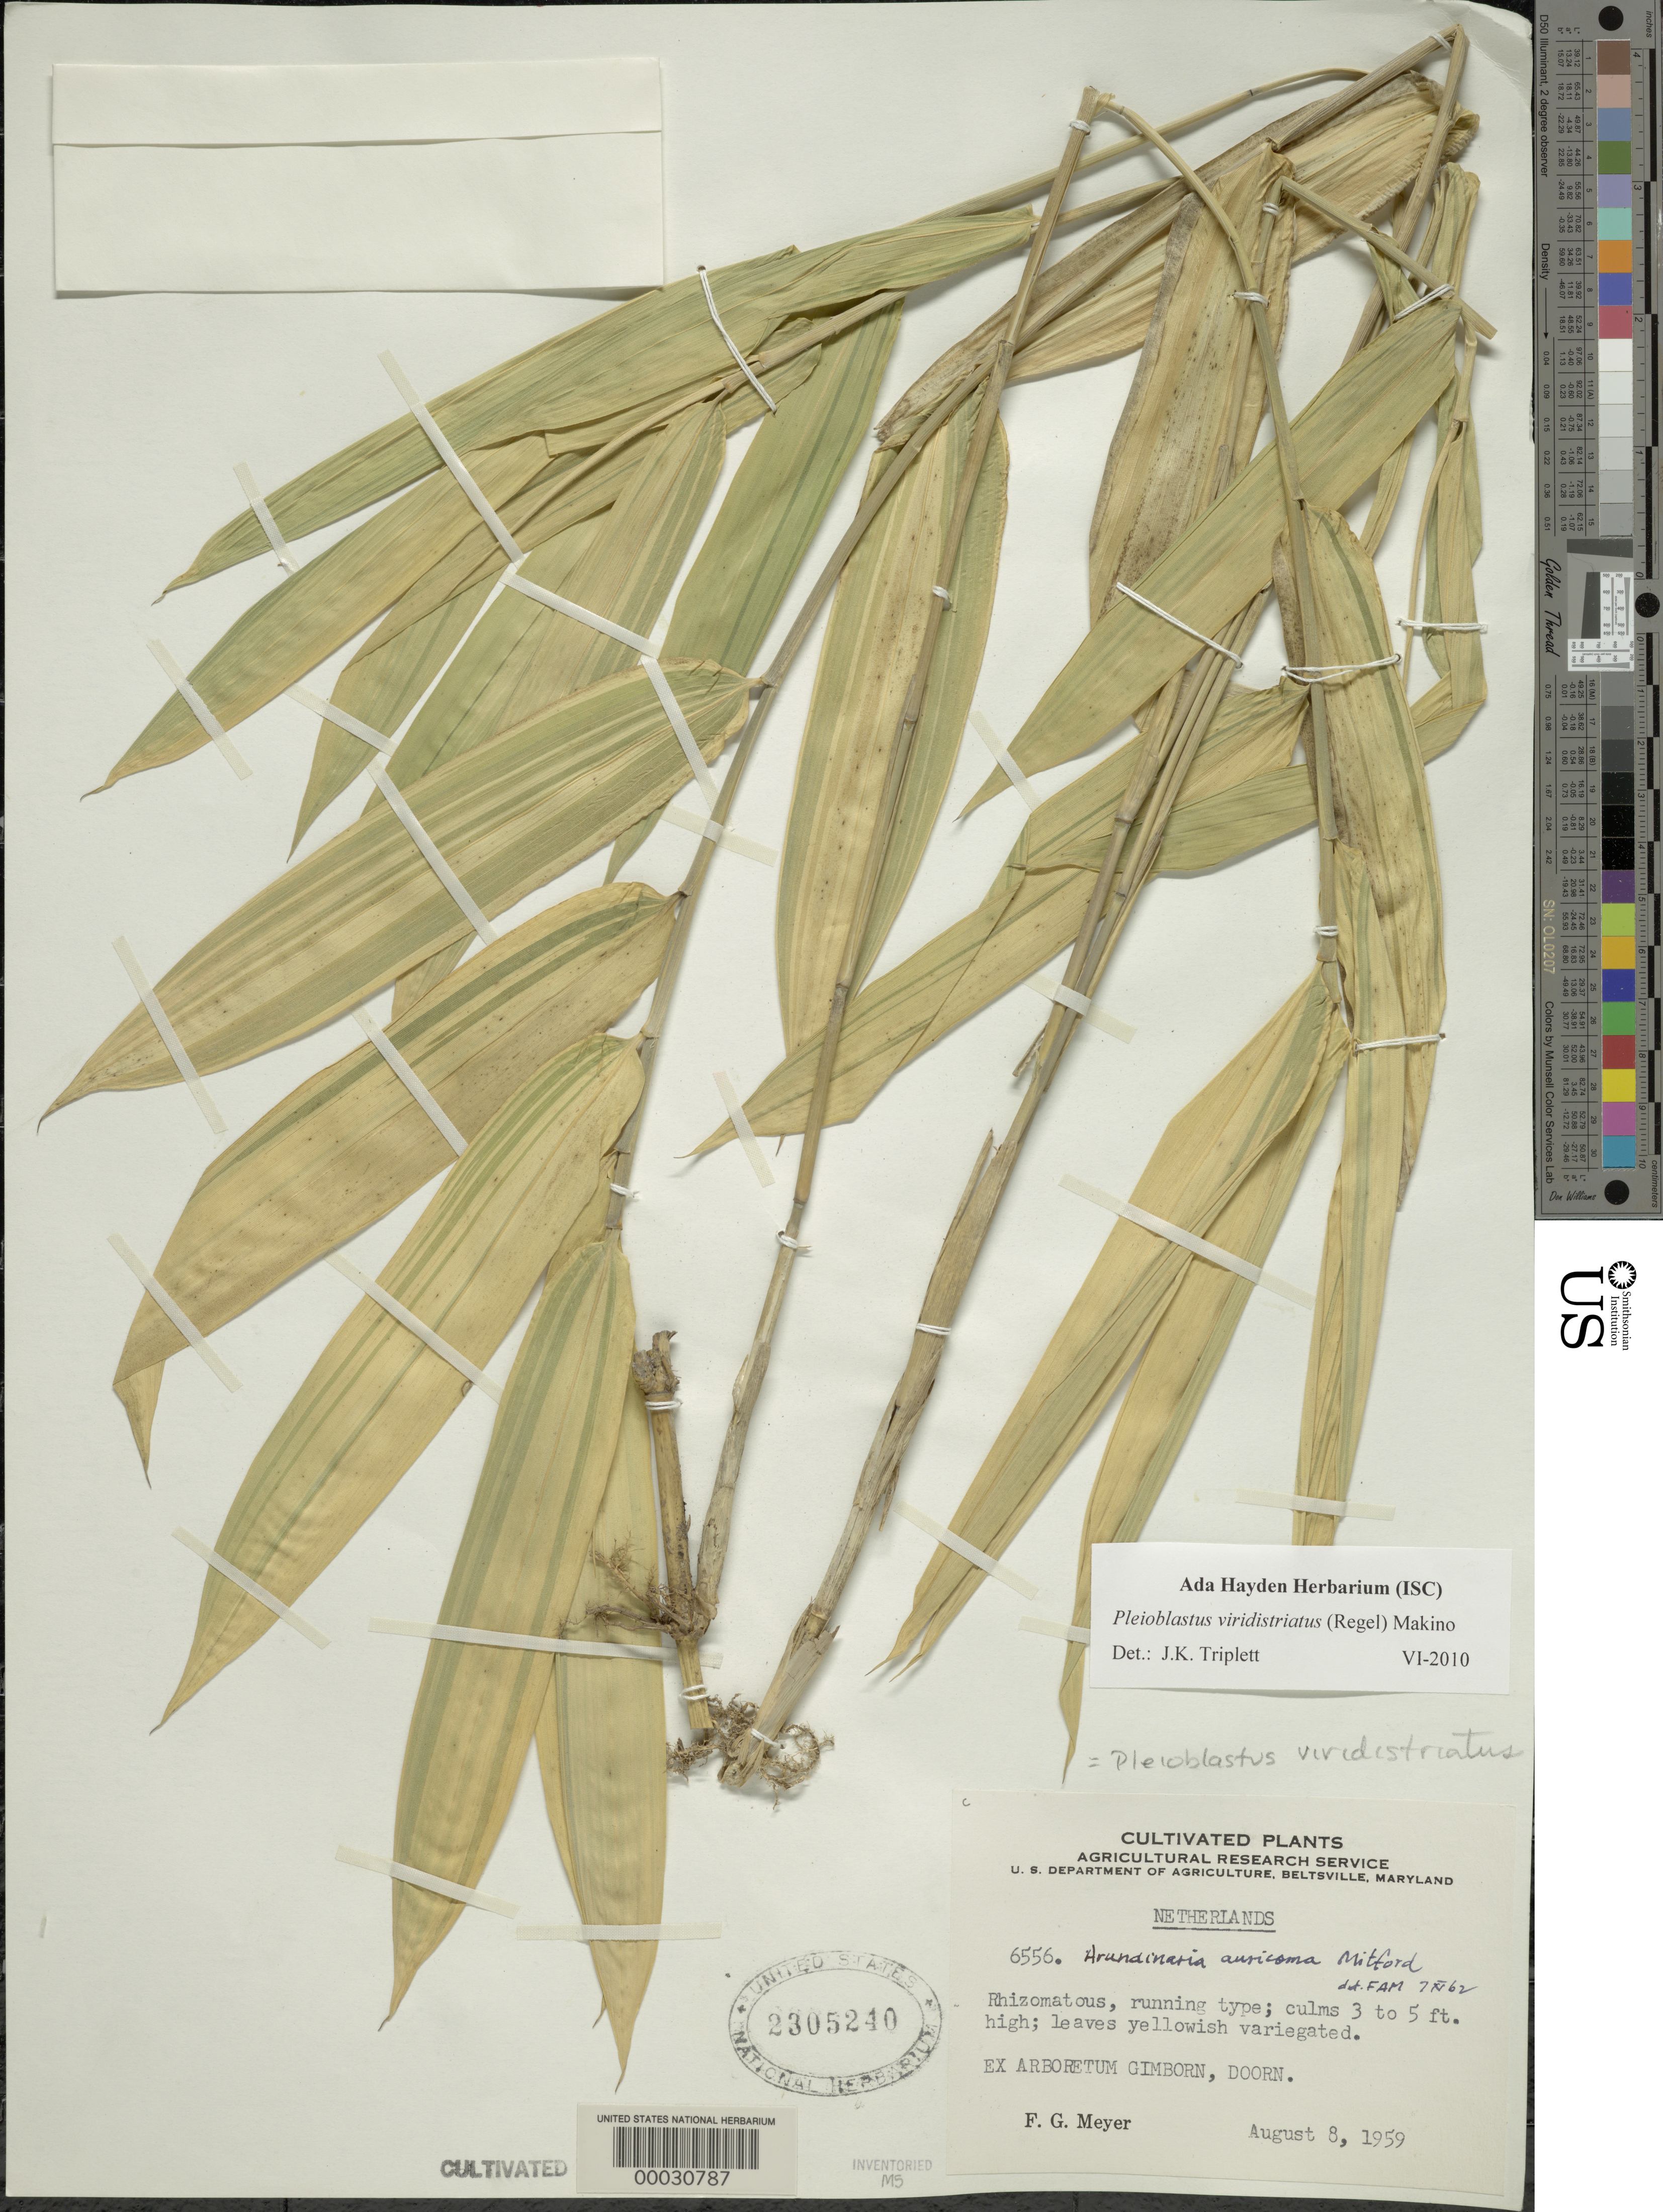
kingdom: Plantae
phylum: Tracheophyta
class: Liliopsida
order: Poales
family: Poaceae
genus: Pleioblastus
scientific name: Pleioblastus viridistriatus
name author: (Regel) Makino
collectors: F. G. Meyer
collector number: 6556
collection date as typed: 08 Aug 1959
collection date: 1959-08-08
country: Netherlands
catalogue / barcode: US 2305240